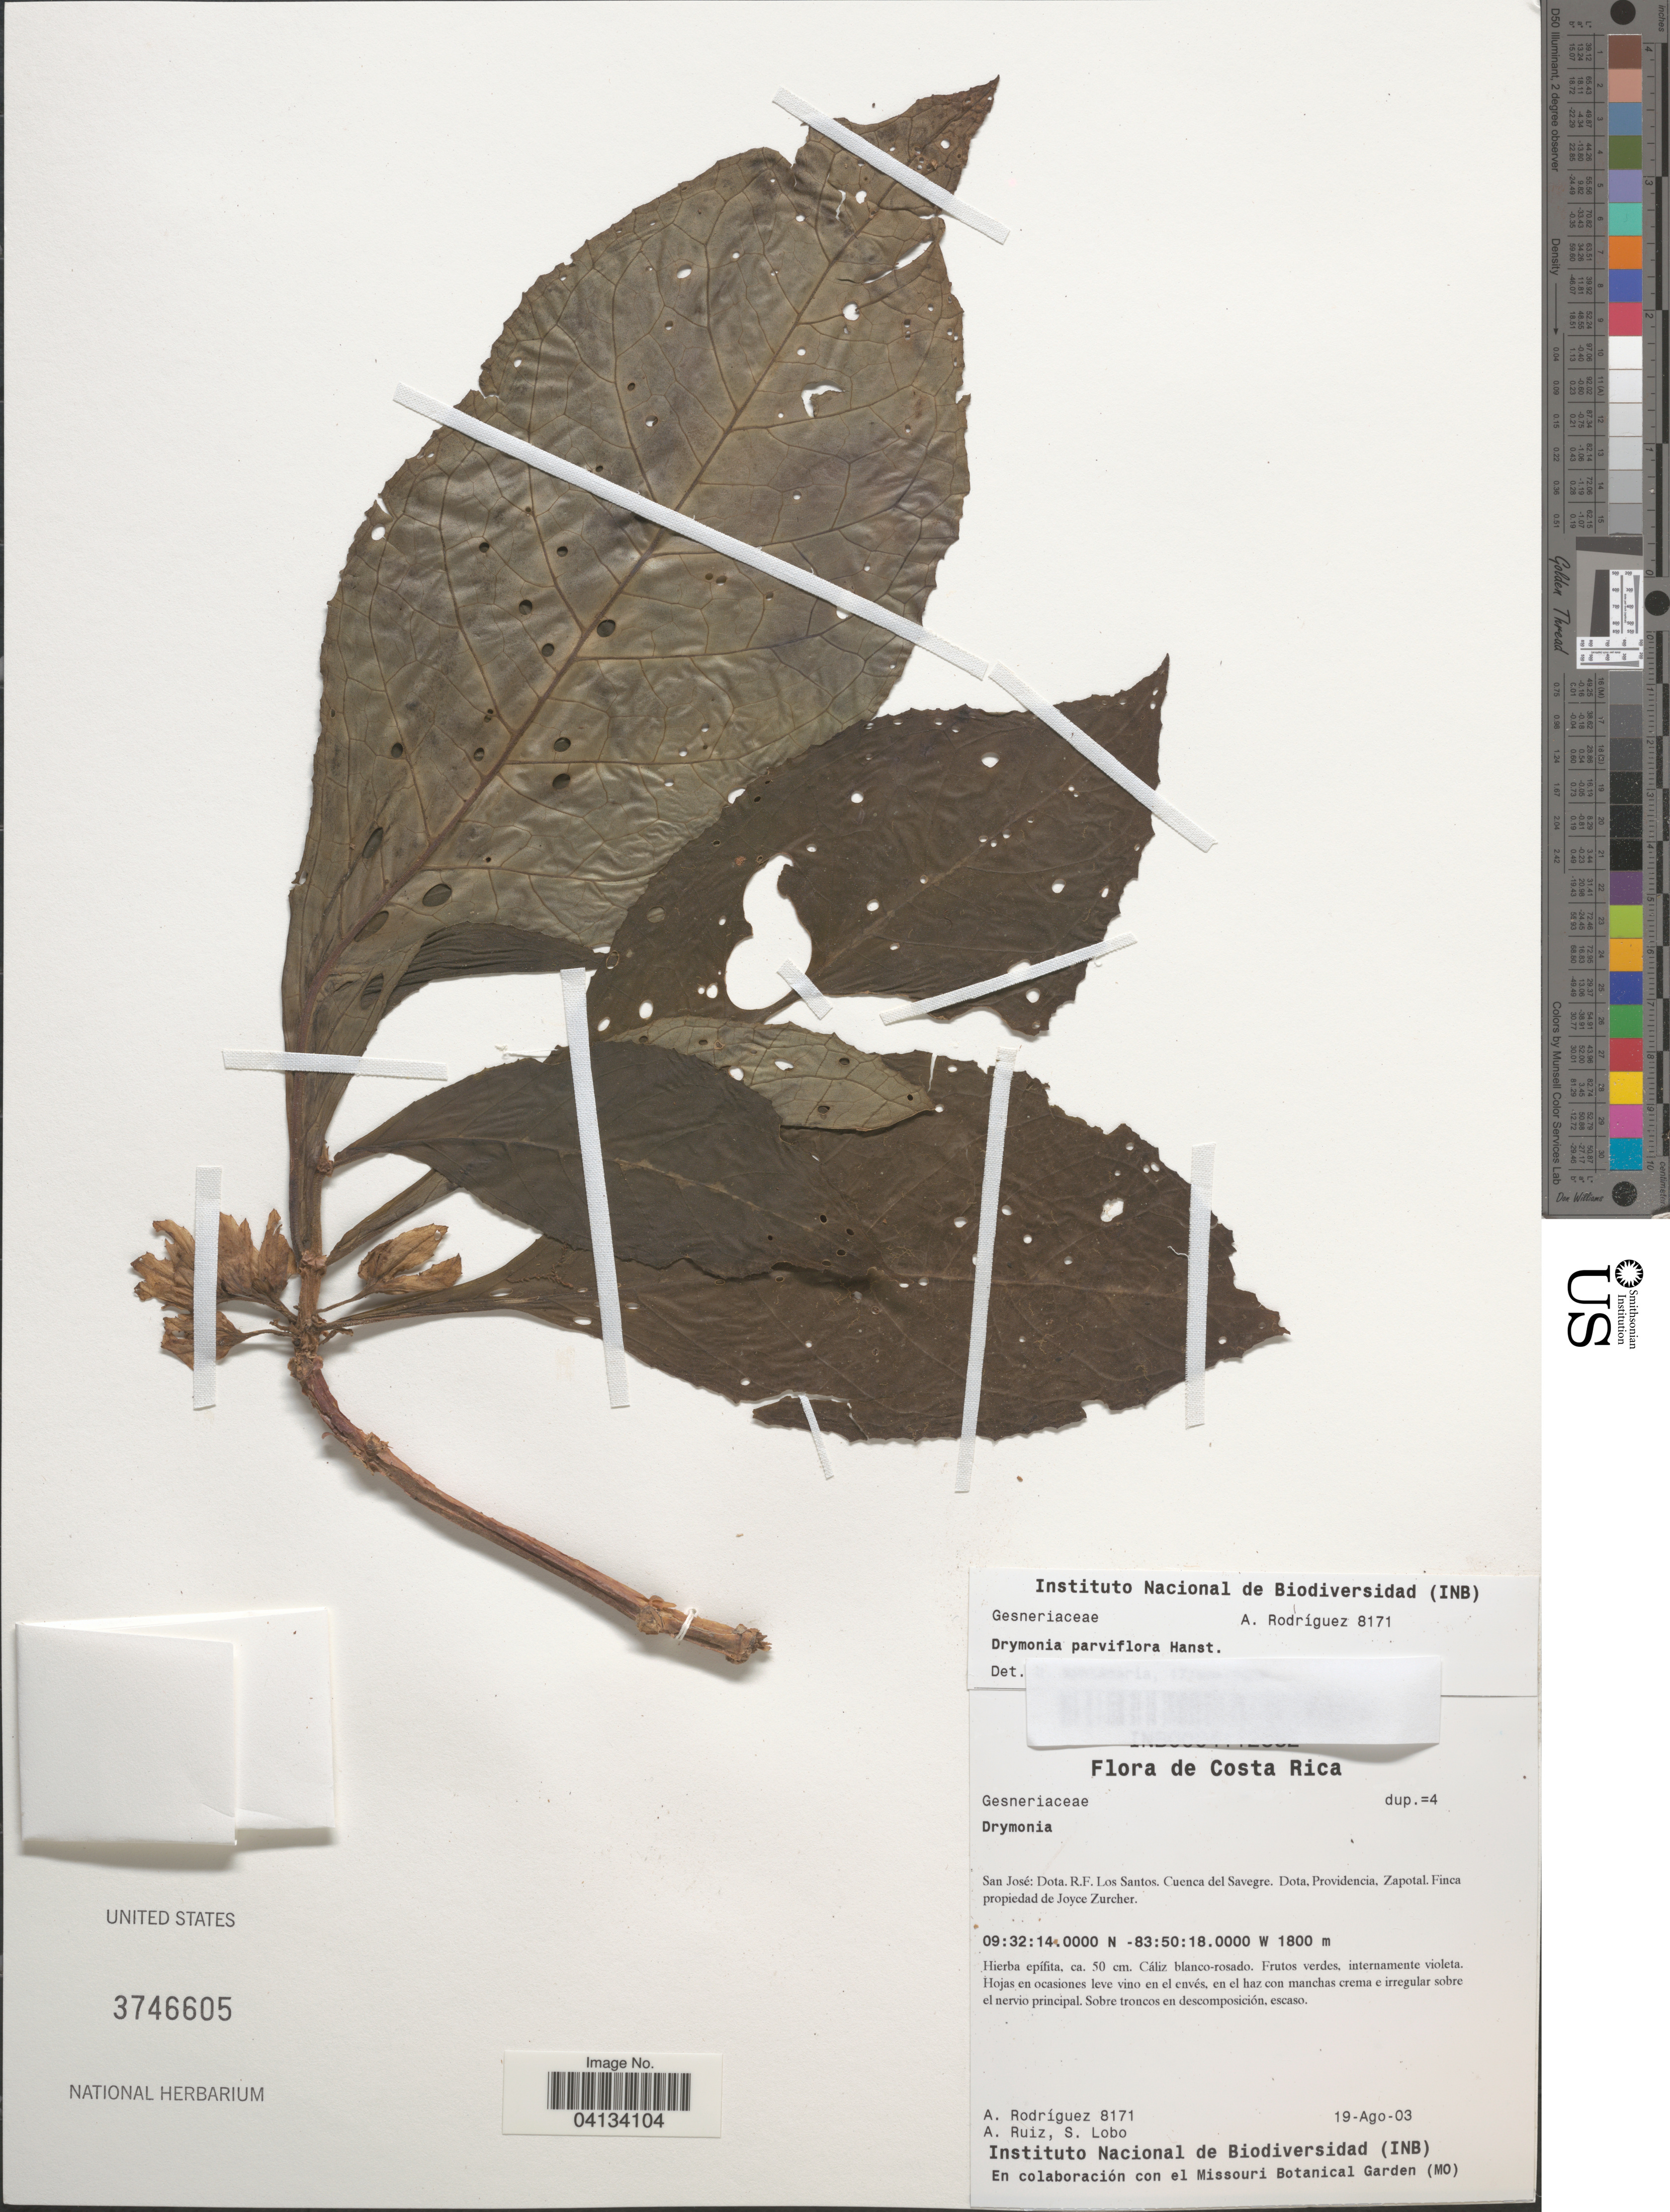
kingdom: Plantae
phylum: Tracheophyta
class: Magnoliopsida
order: Lamiales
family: Gesneriaceae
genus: Drymonia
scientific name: Drymonia parviflora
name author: Hanst.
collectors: A. Rodríguez, A. Ruiz & S. Lobo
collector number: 8171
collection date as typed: Transcribed d/m/y: 19/8/3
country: Costa Rica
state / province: San José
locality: Dota: R.F. Los Santos. Cuenca del Savegre. Dota, Providencia, Zapotal. Finca propiedad de Joyce Zurcher.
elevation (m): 1800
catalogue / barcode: US 3746605